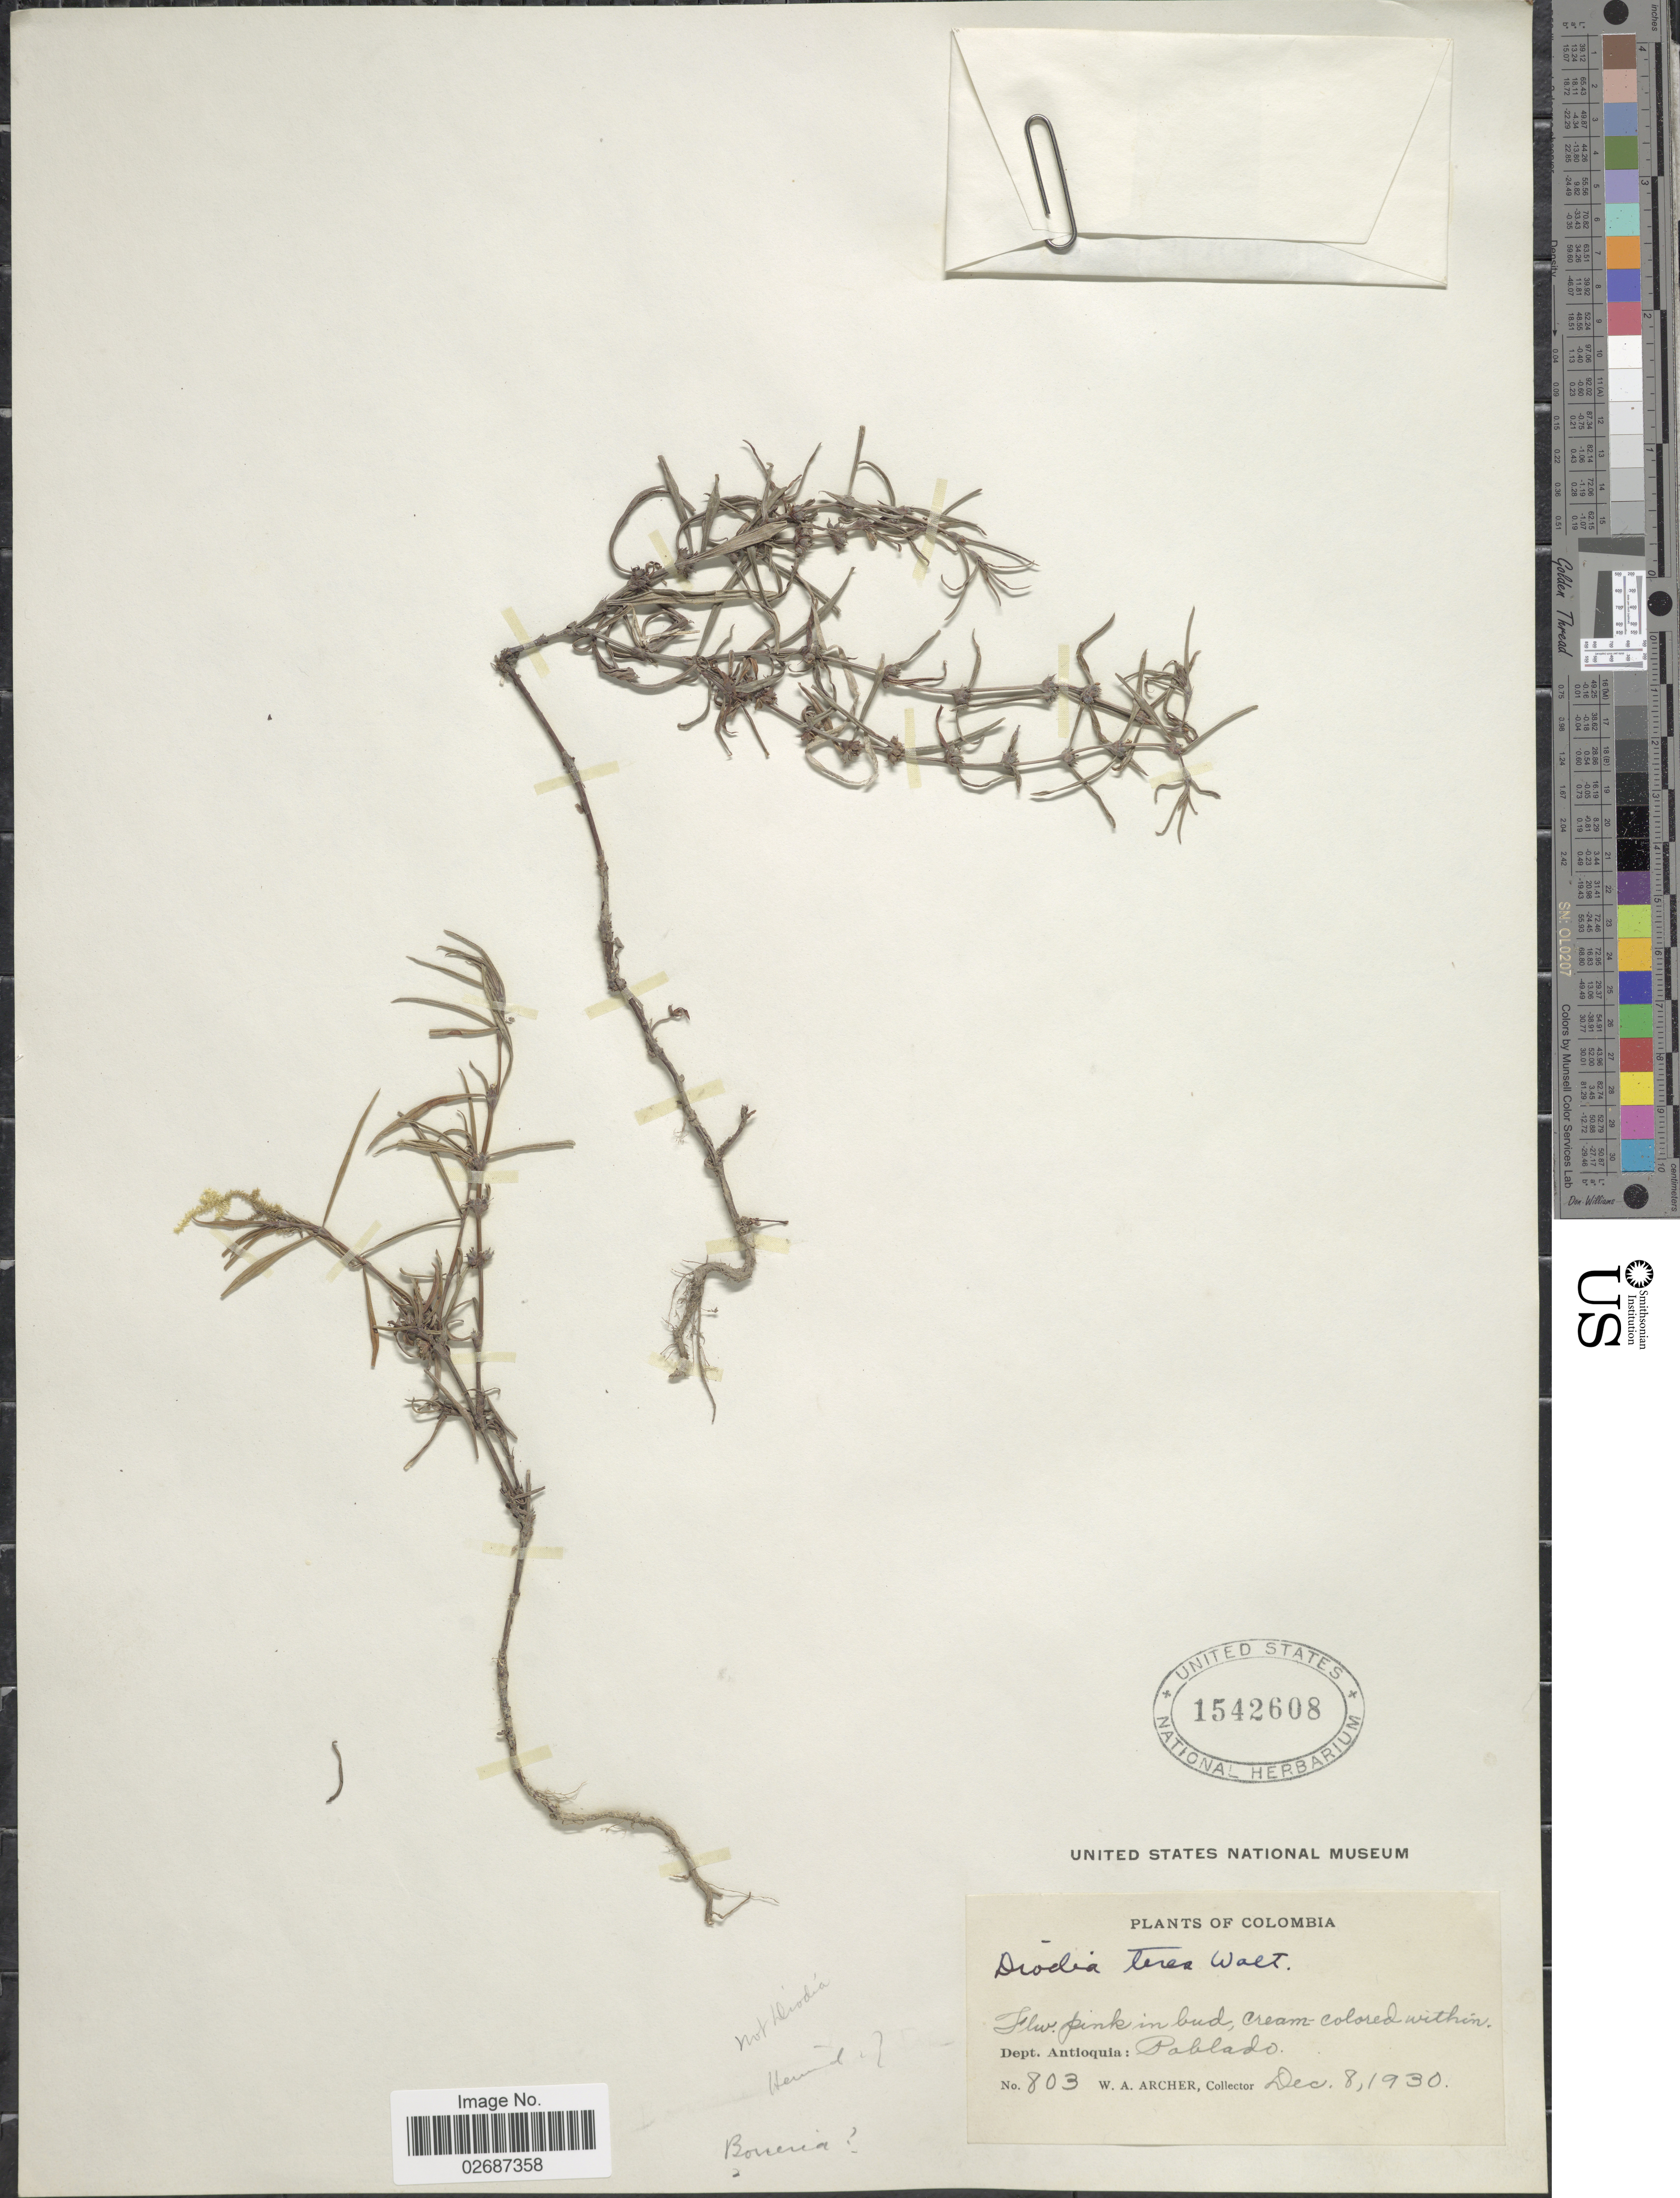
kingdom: Plantae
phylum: Tracheophyta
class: Magnoliopsida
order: Gentianales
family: Rubiaceae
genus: Borreria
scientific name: Borreria sp.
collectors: W. A. Archer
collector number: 803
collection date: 1930-12-08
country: Colombia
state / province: Antioquia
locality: Pablado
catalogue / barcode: US 1542608